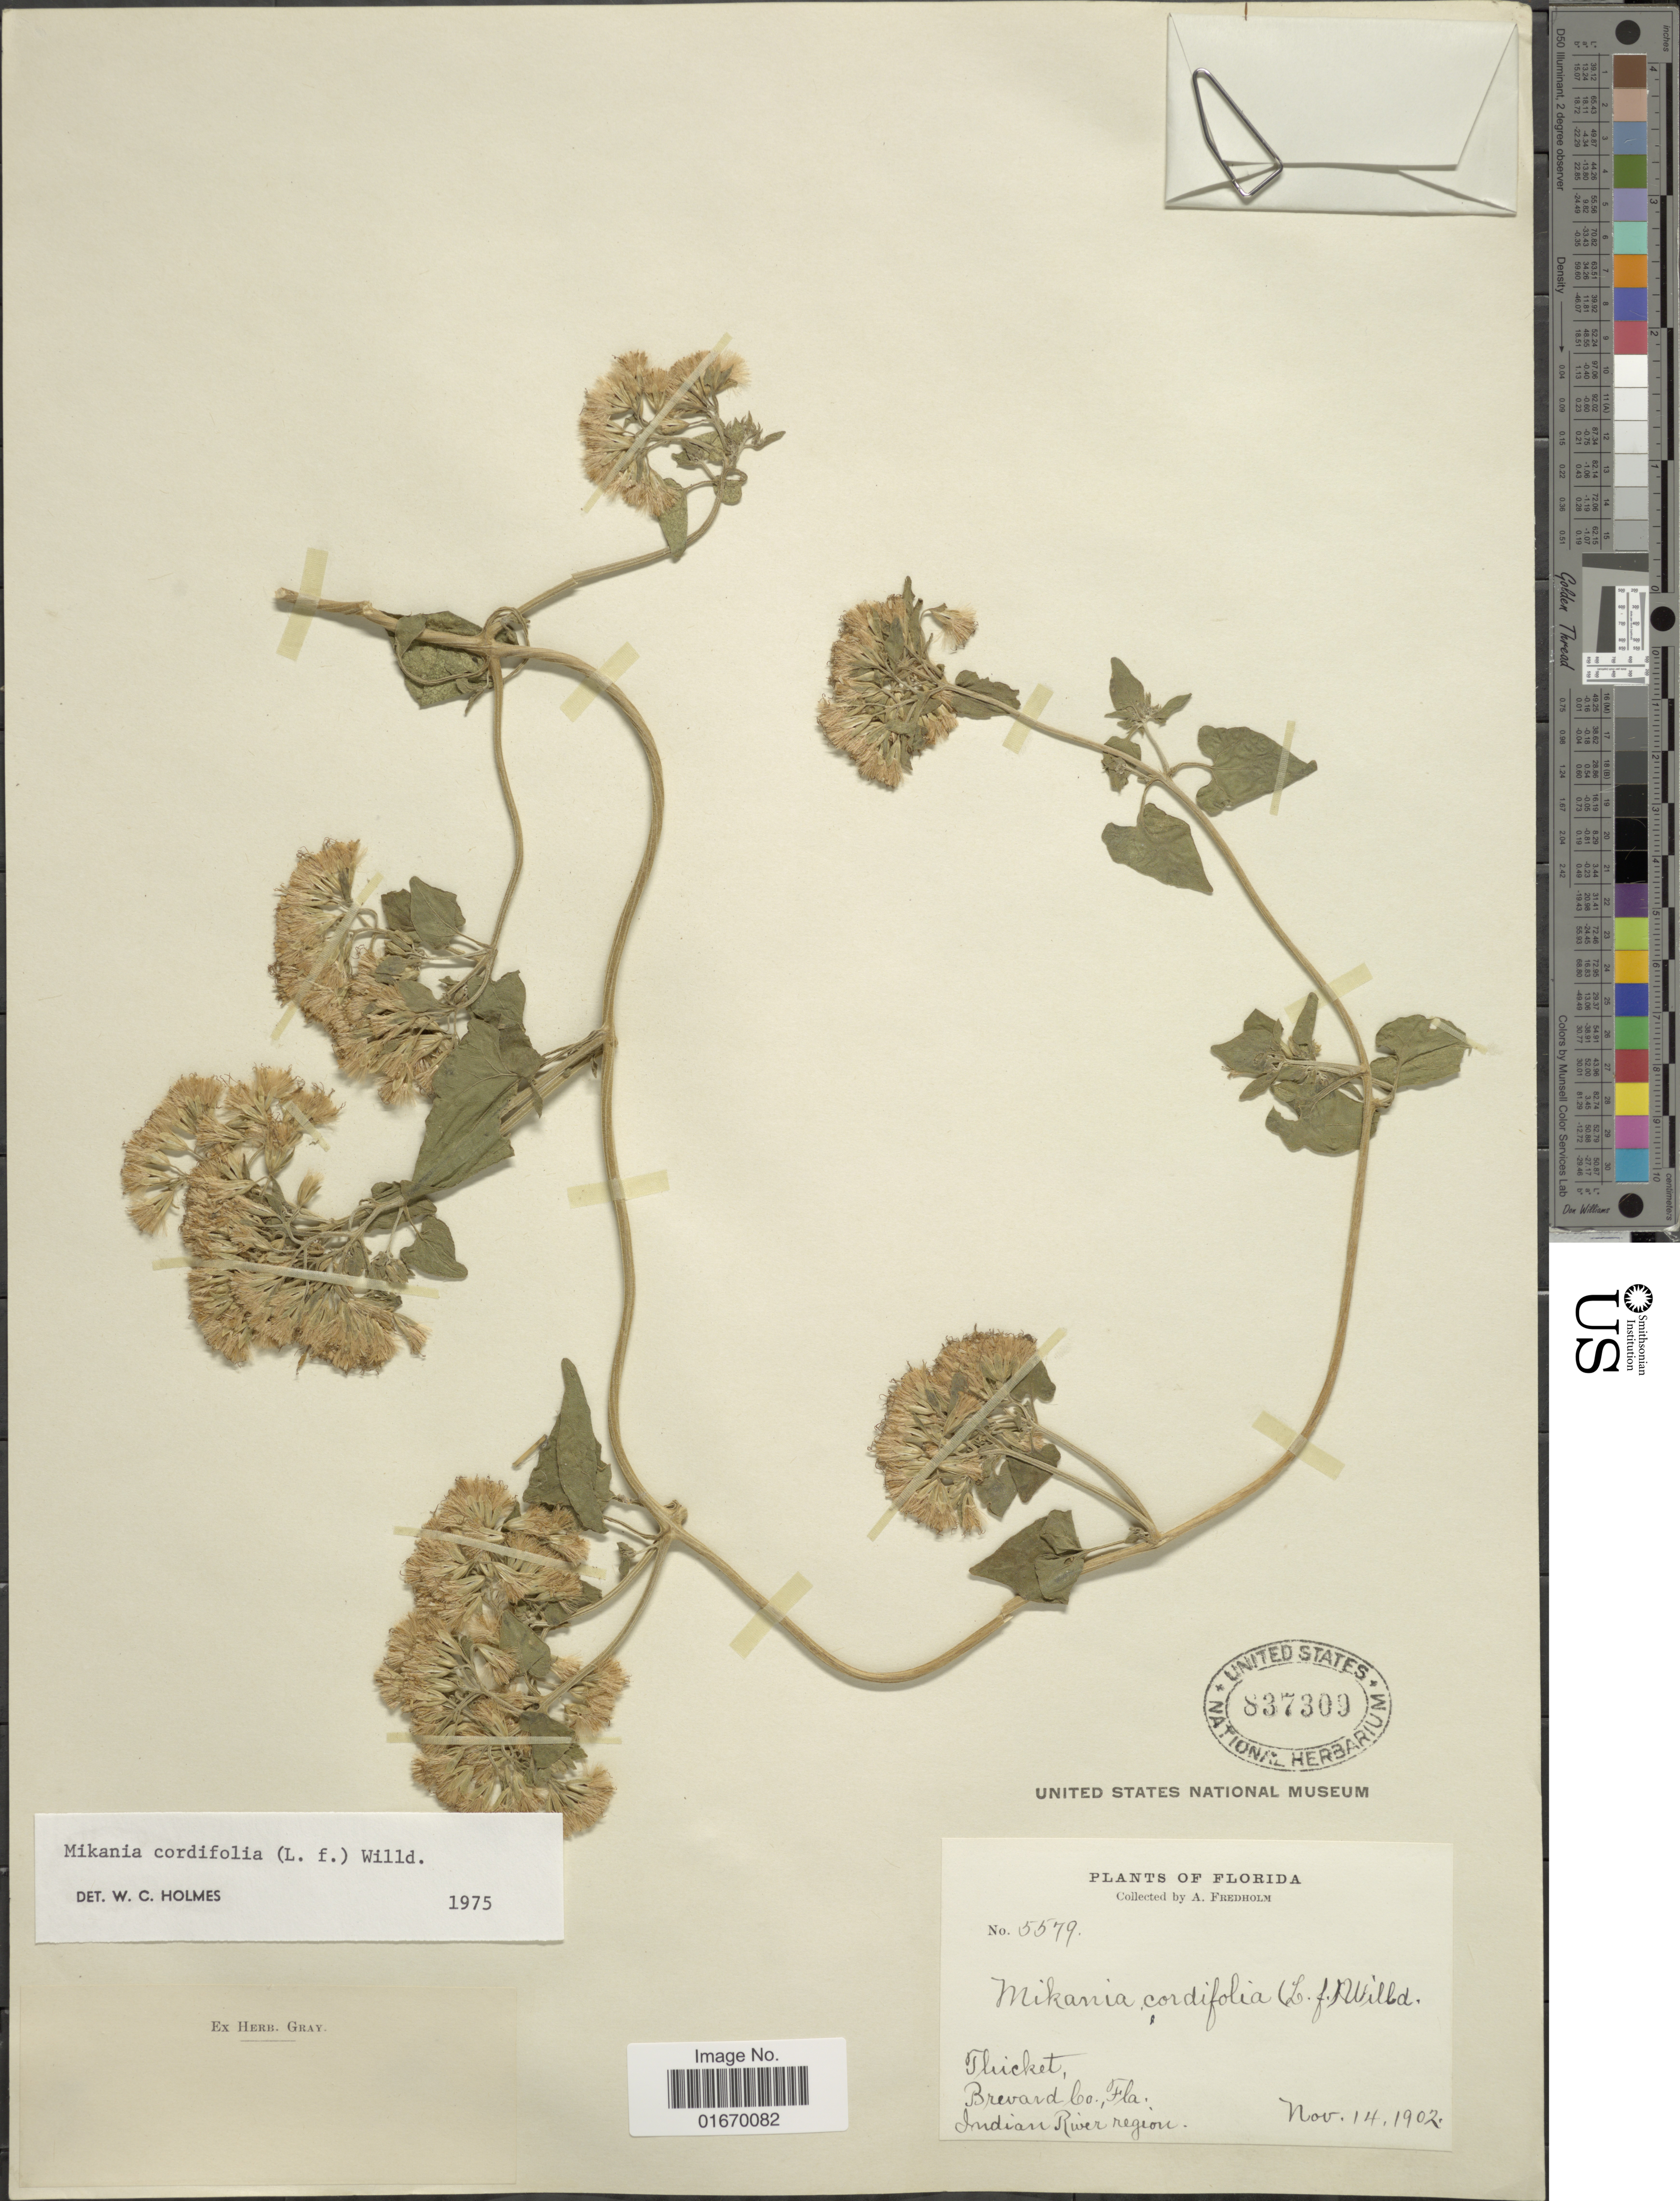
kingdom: Plantae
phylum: Tracheophyta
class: Magnoliopsida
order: Asterales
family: Asteraceae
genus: Mikania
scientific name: Mikania cordifolia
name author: Kunth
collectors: A. Fredholm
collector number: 5579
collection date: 1902-11-14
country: United States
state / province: Florida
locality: Brevard Co., Fla., Indian River region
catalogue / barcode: US 837309